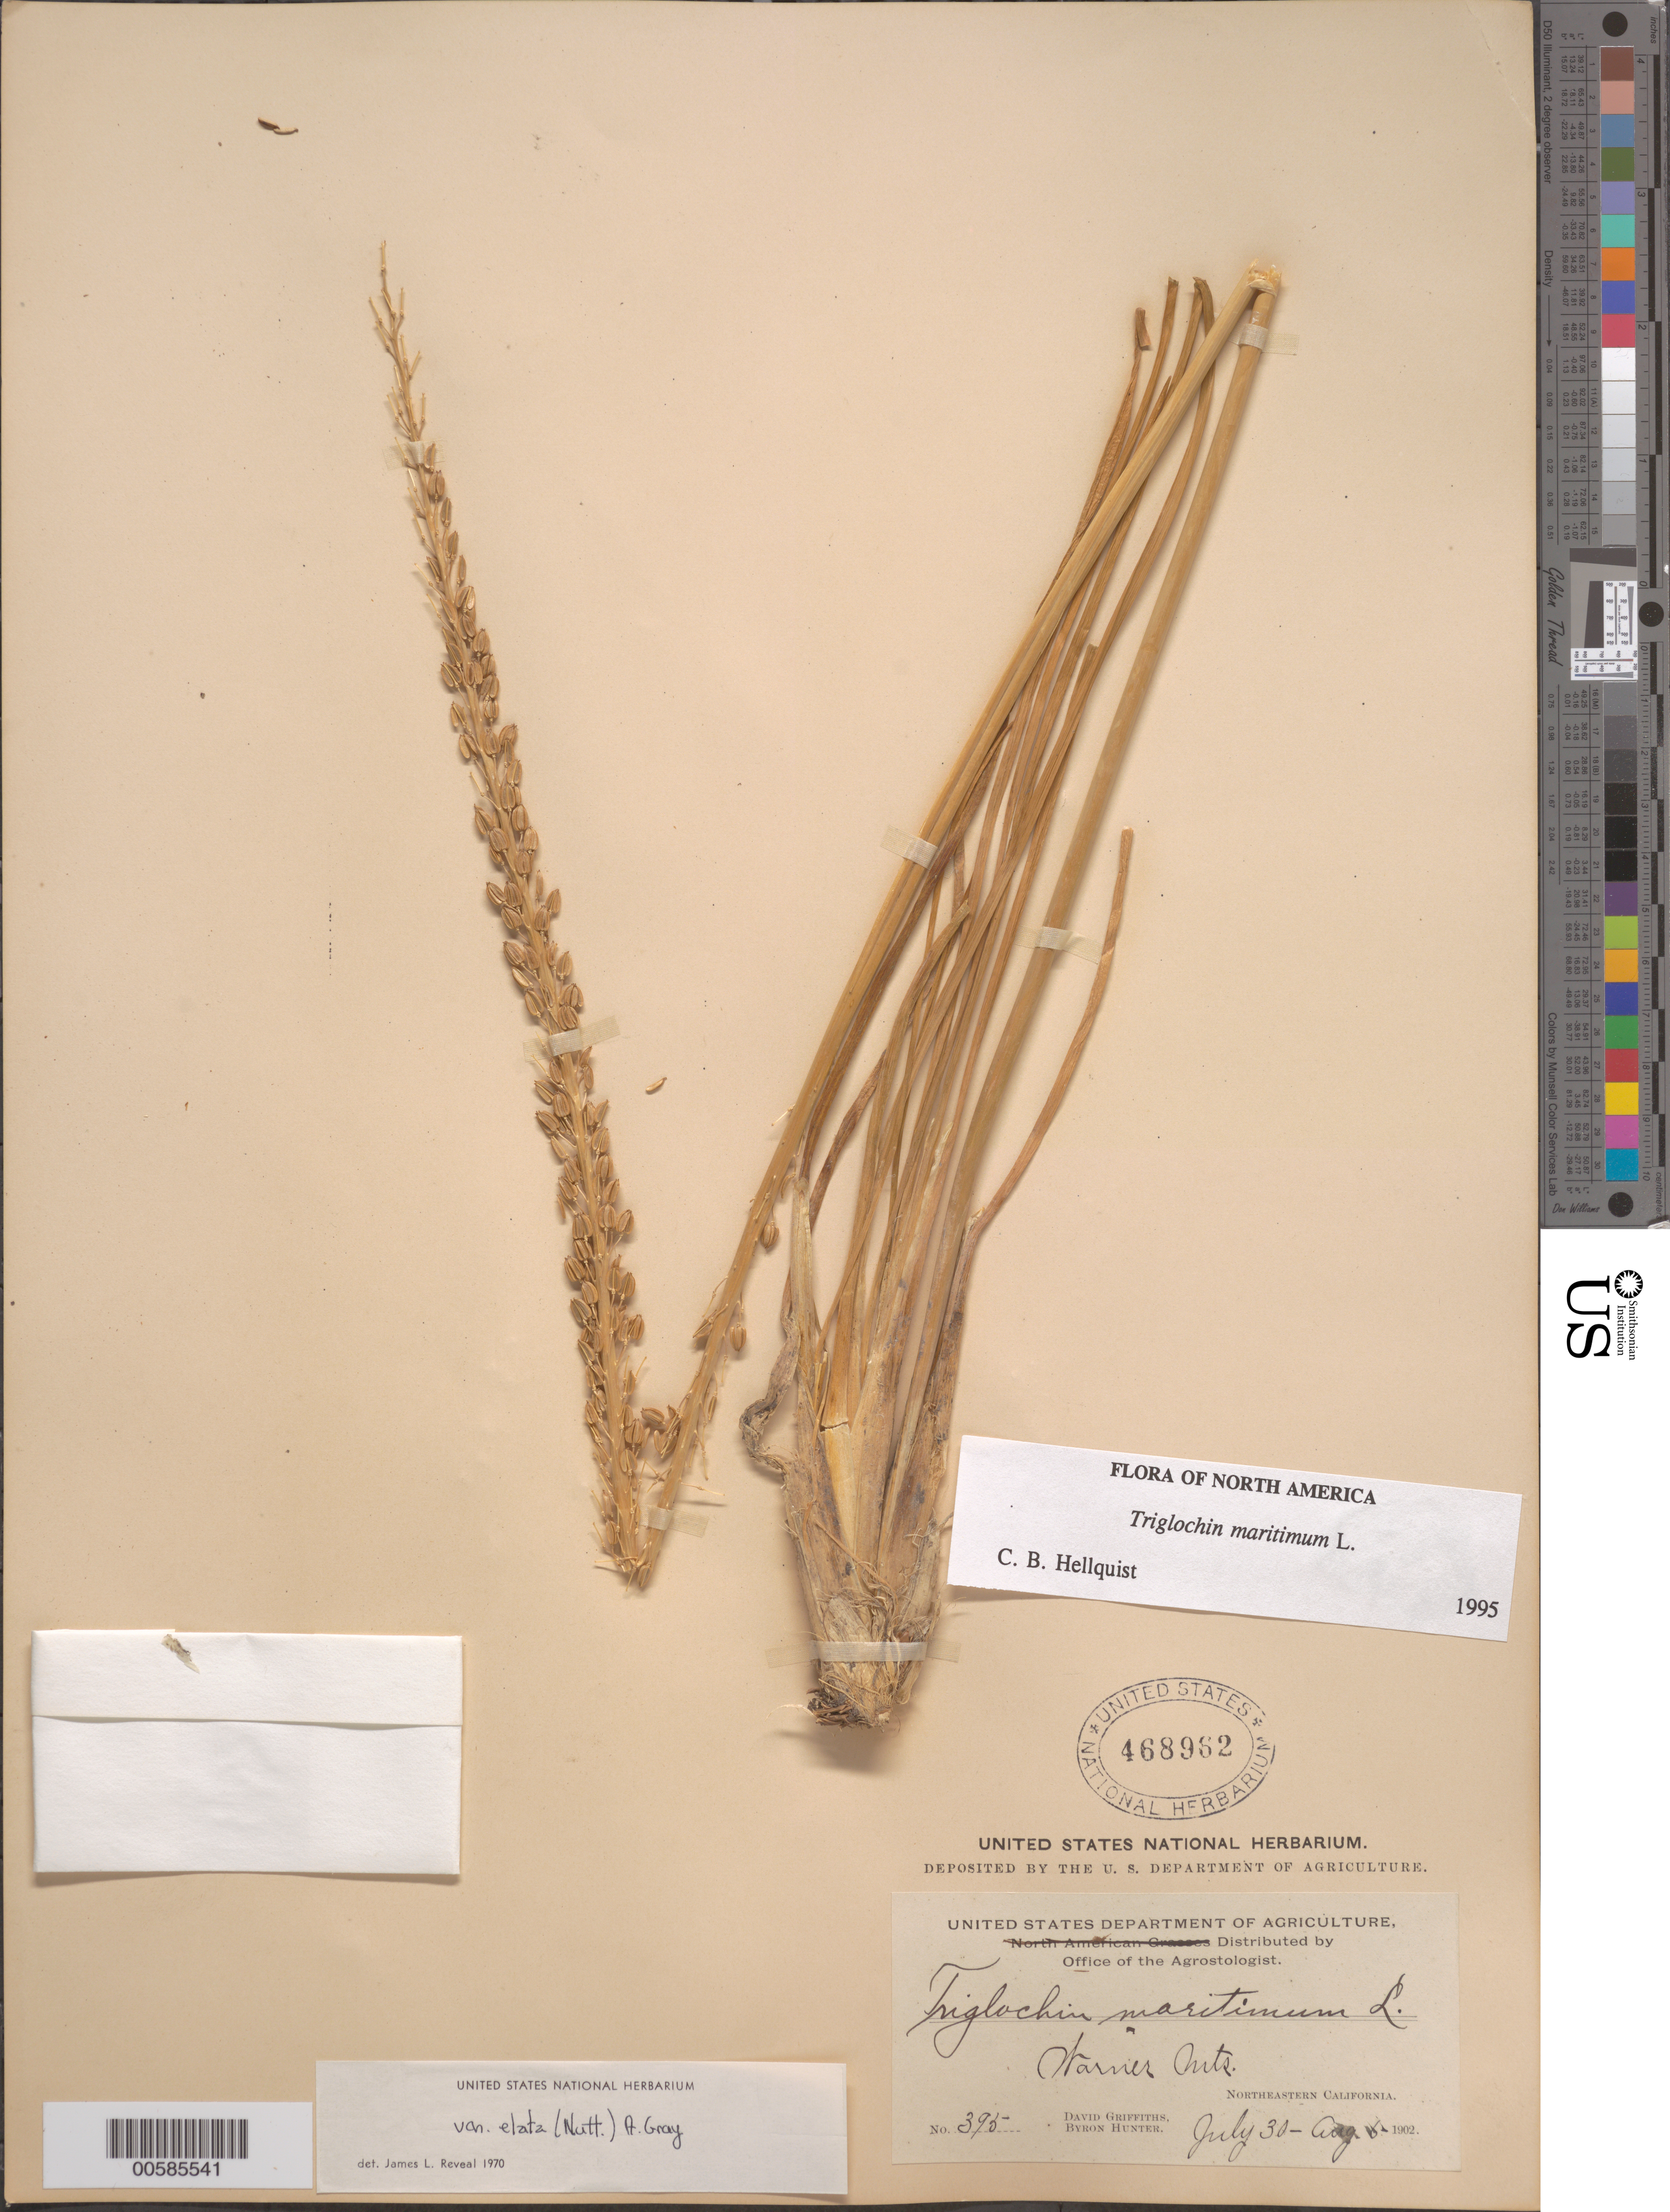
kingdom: Plantae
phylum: Tracheophyta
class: Liliopsida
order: Alismatales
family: Juncaginaceae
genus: Triglochin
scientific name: Triglochin maritima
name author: L.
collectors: D. Griffiths & B. Hunter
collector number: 395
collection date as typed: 30 Jul 1902 to 06 Aug 1902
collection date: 1902-07-30/1902-08-06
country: United States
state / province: California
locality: Warner Mts.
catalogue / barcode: US 468962